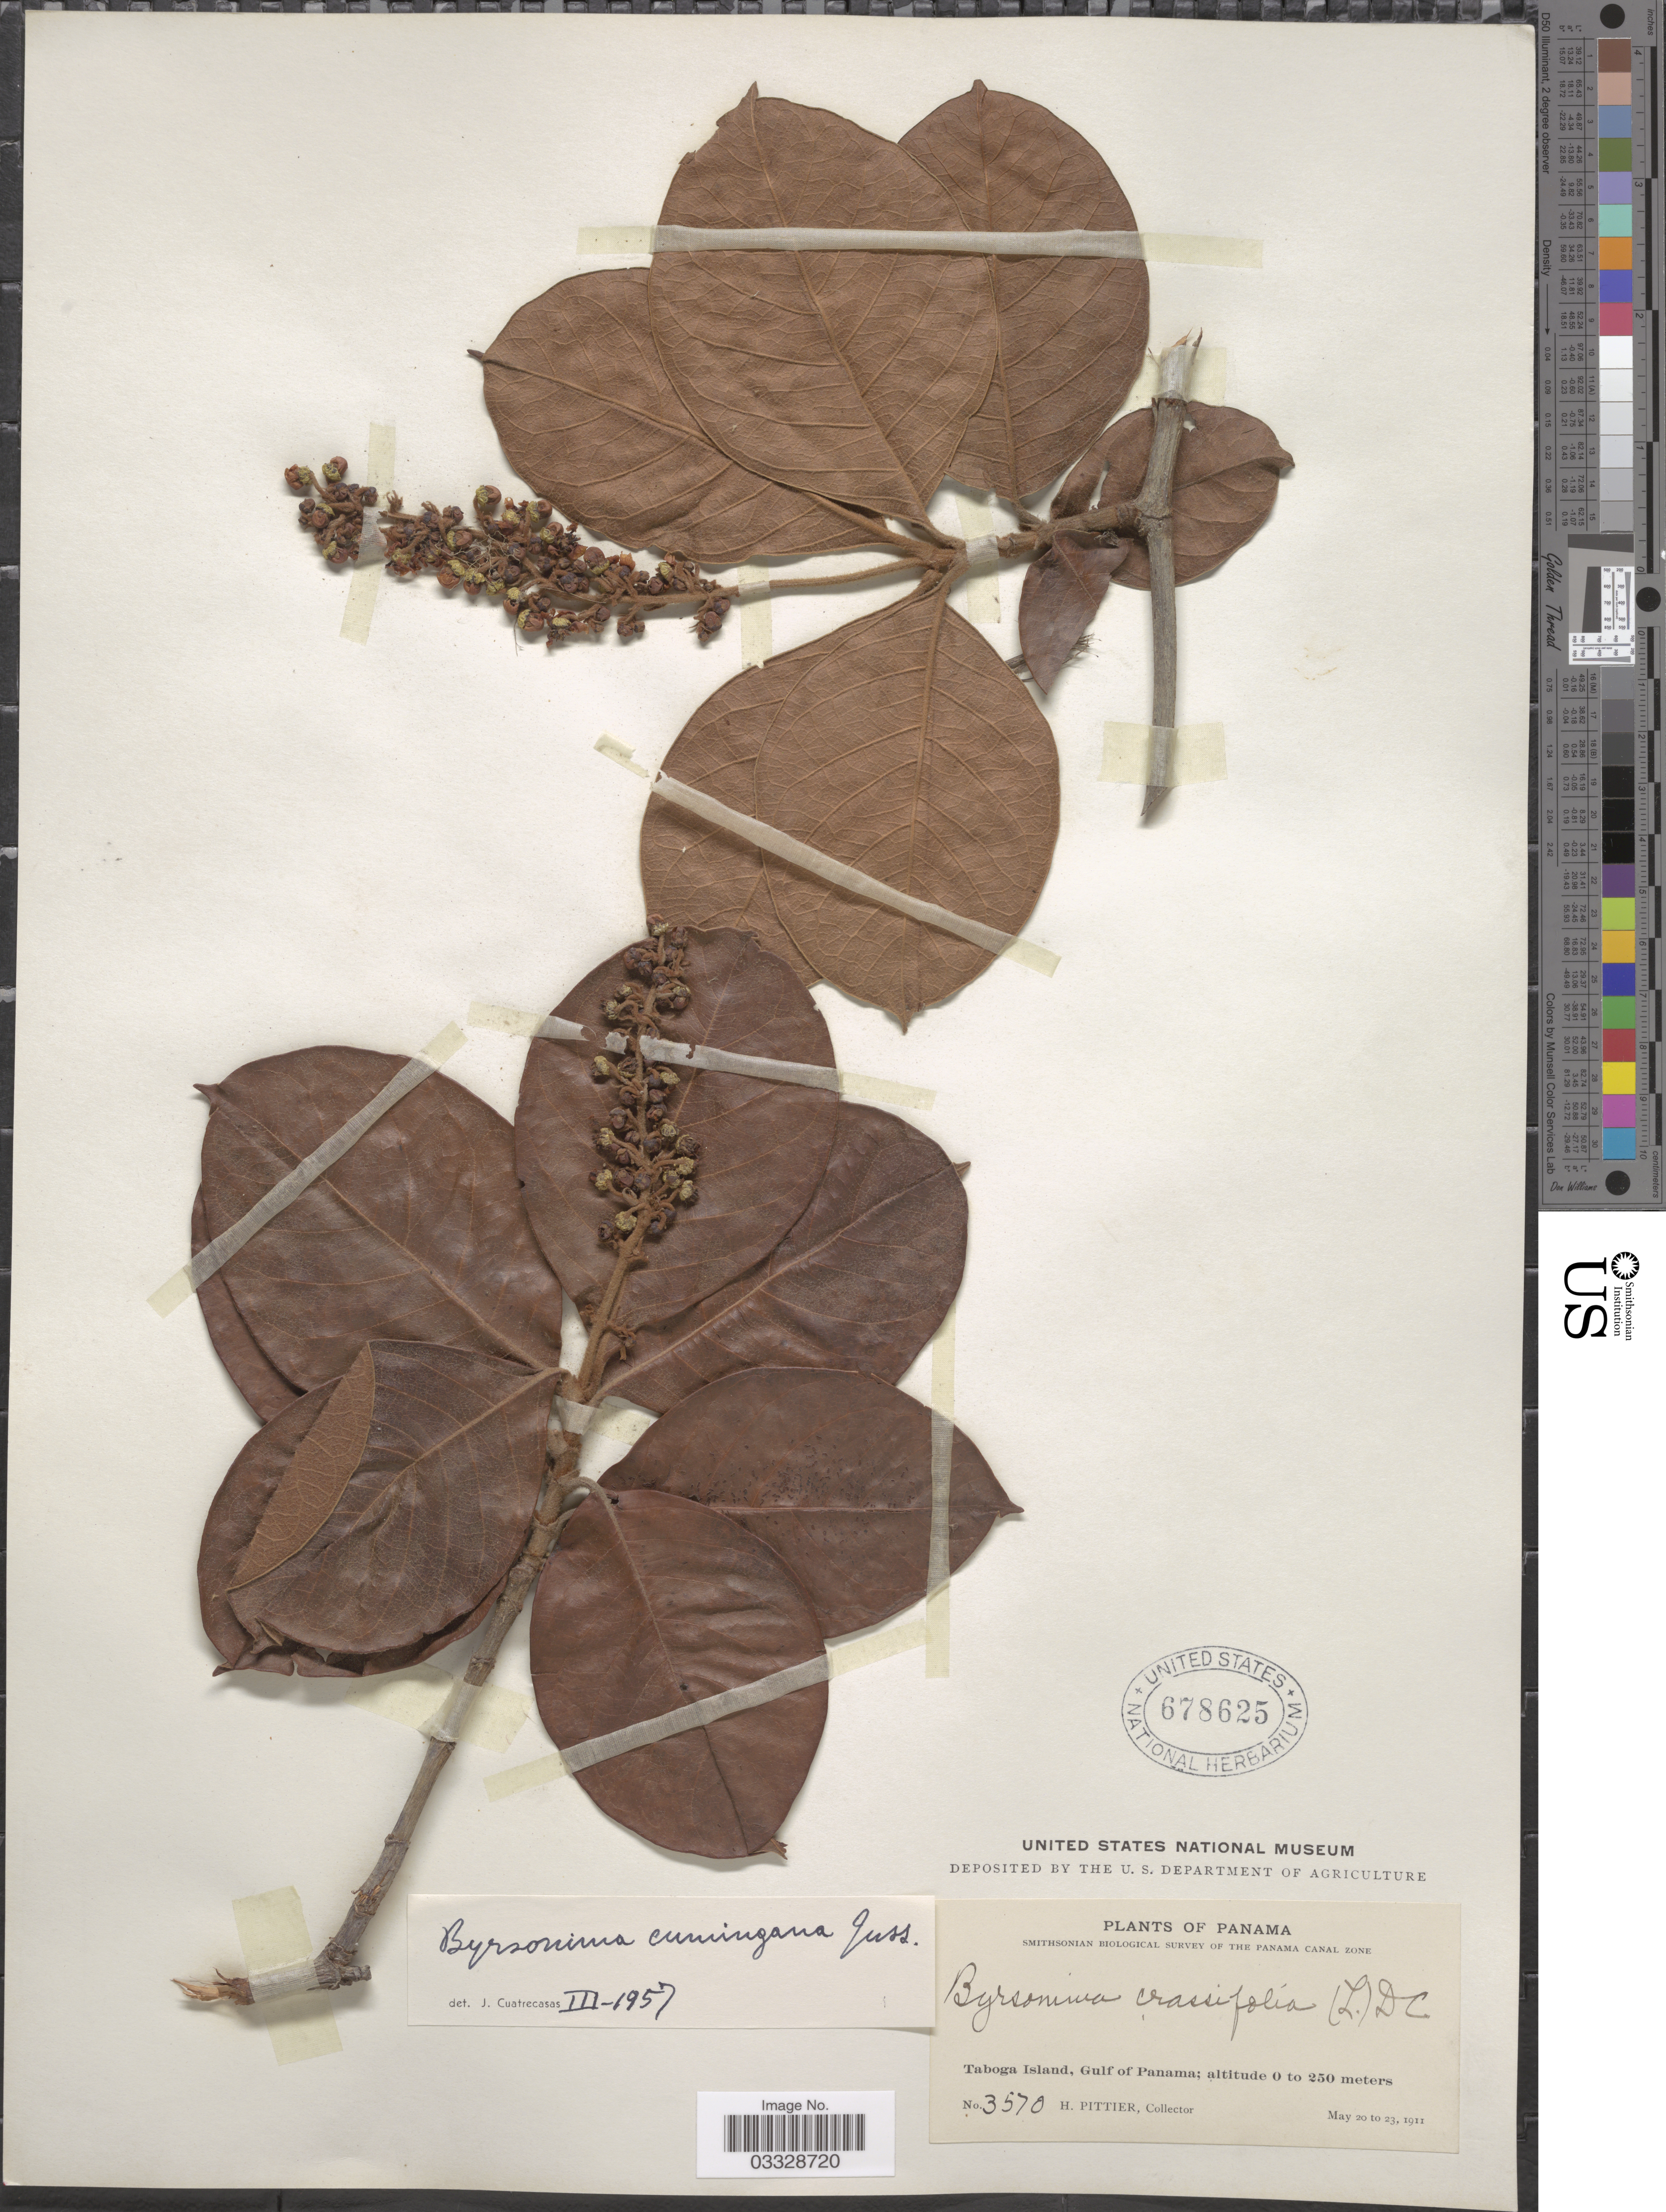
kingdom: Plantae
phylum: Tracheophyta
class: Magnoliopsida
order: Malpighiales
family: Malpighiaceae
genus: Byrsonima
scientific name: Byrsonima crassifolia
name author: (L.) Kunth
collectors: H. F. Pittier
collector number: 3570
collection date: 1911-05-20/1911-05-23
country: Panama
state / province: Panamá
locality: Taboga Island, Gulf of Panama.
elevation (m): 0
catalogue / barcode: US 678625